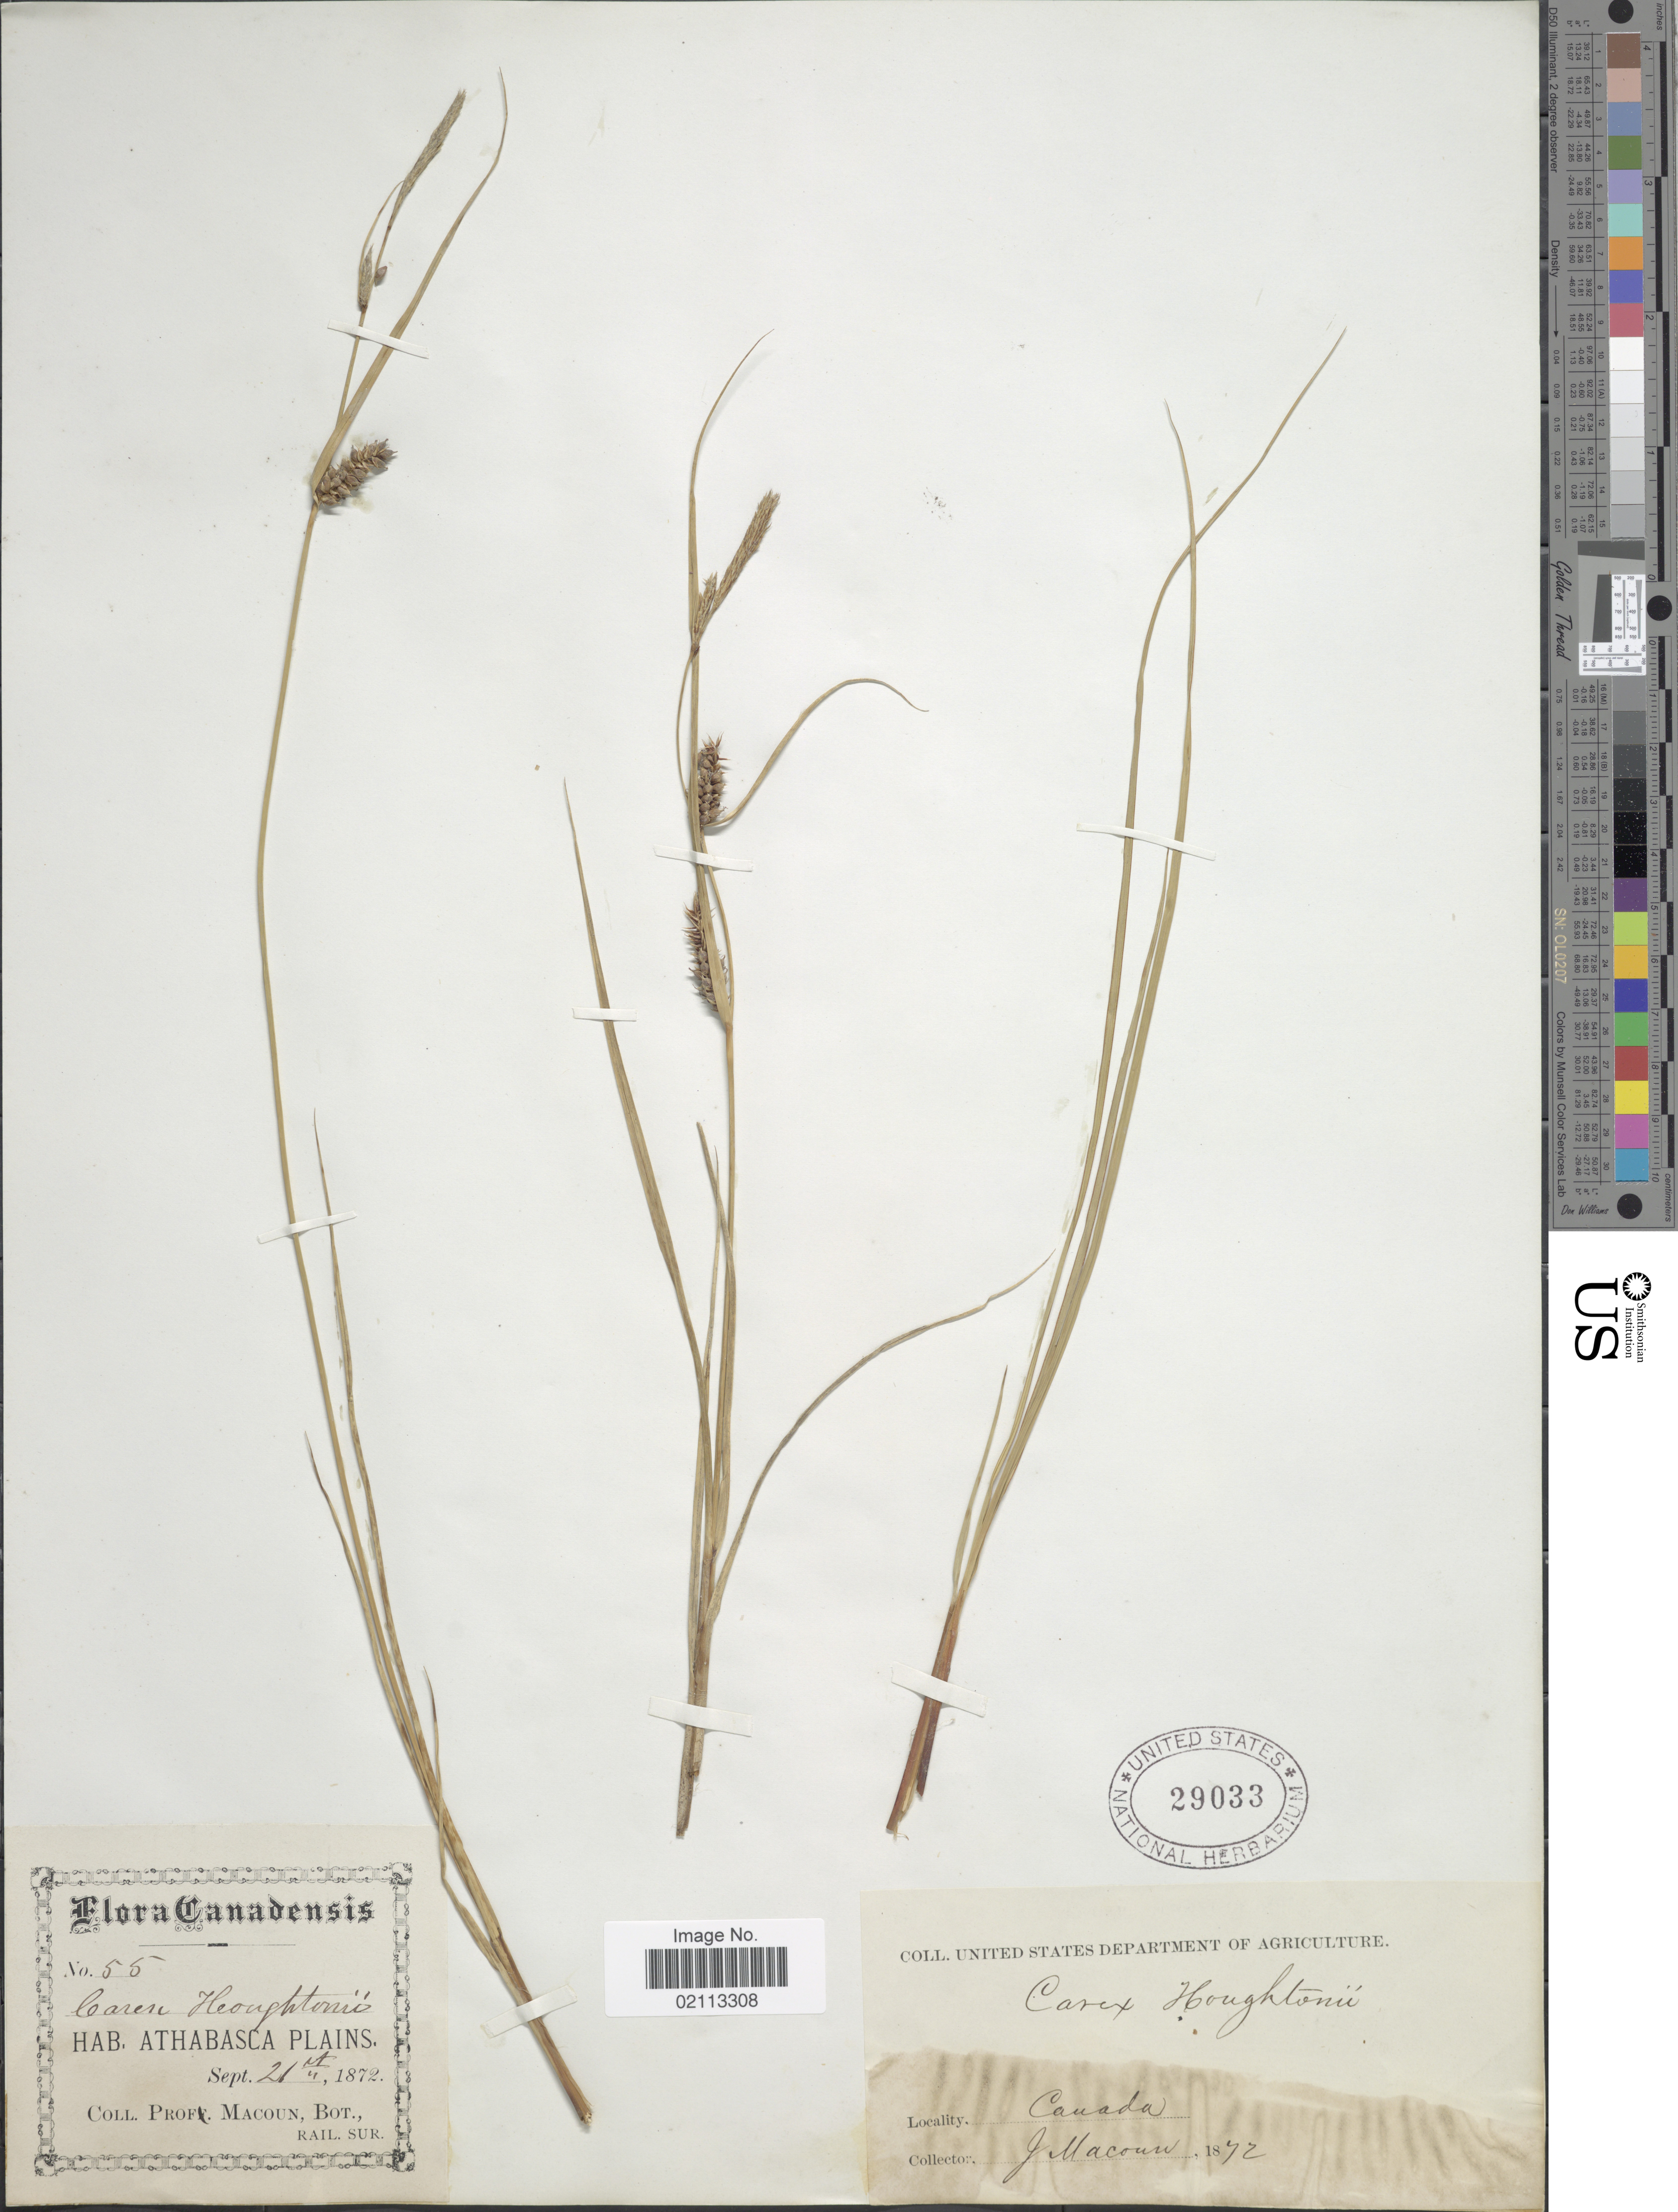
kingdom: Plantae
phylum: Tracheophyta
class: Liliopsida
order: Poales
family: Cyperaceae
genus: Carex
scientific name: Carex houghtoniana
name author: Torr. ex Dewey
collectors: J. Macoun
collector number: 55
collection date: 1872-09-21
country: Canada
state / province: Alberta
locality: Athabasca Plains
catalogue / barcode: US 29033